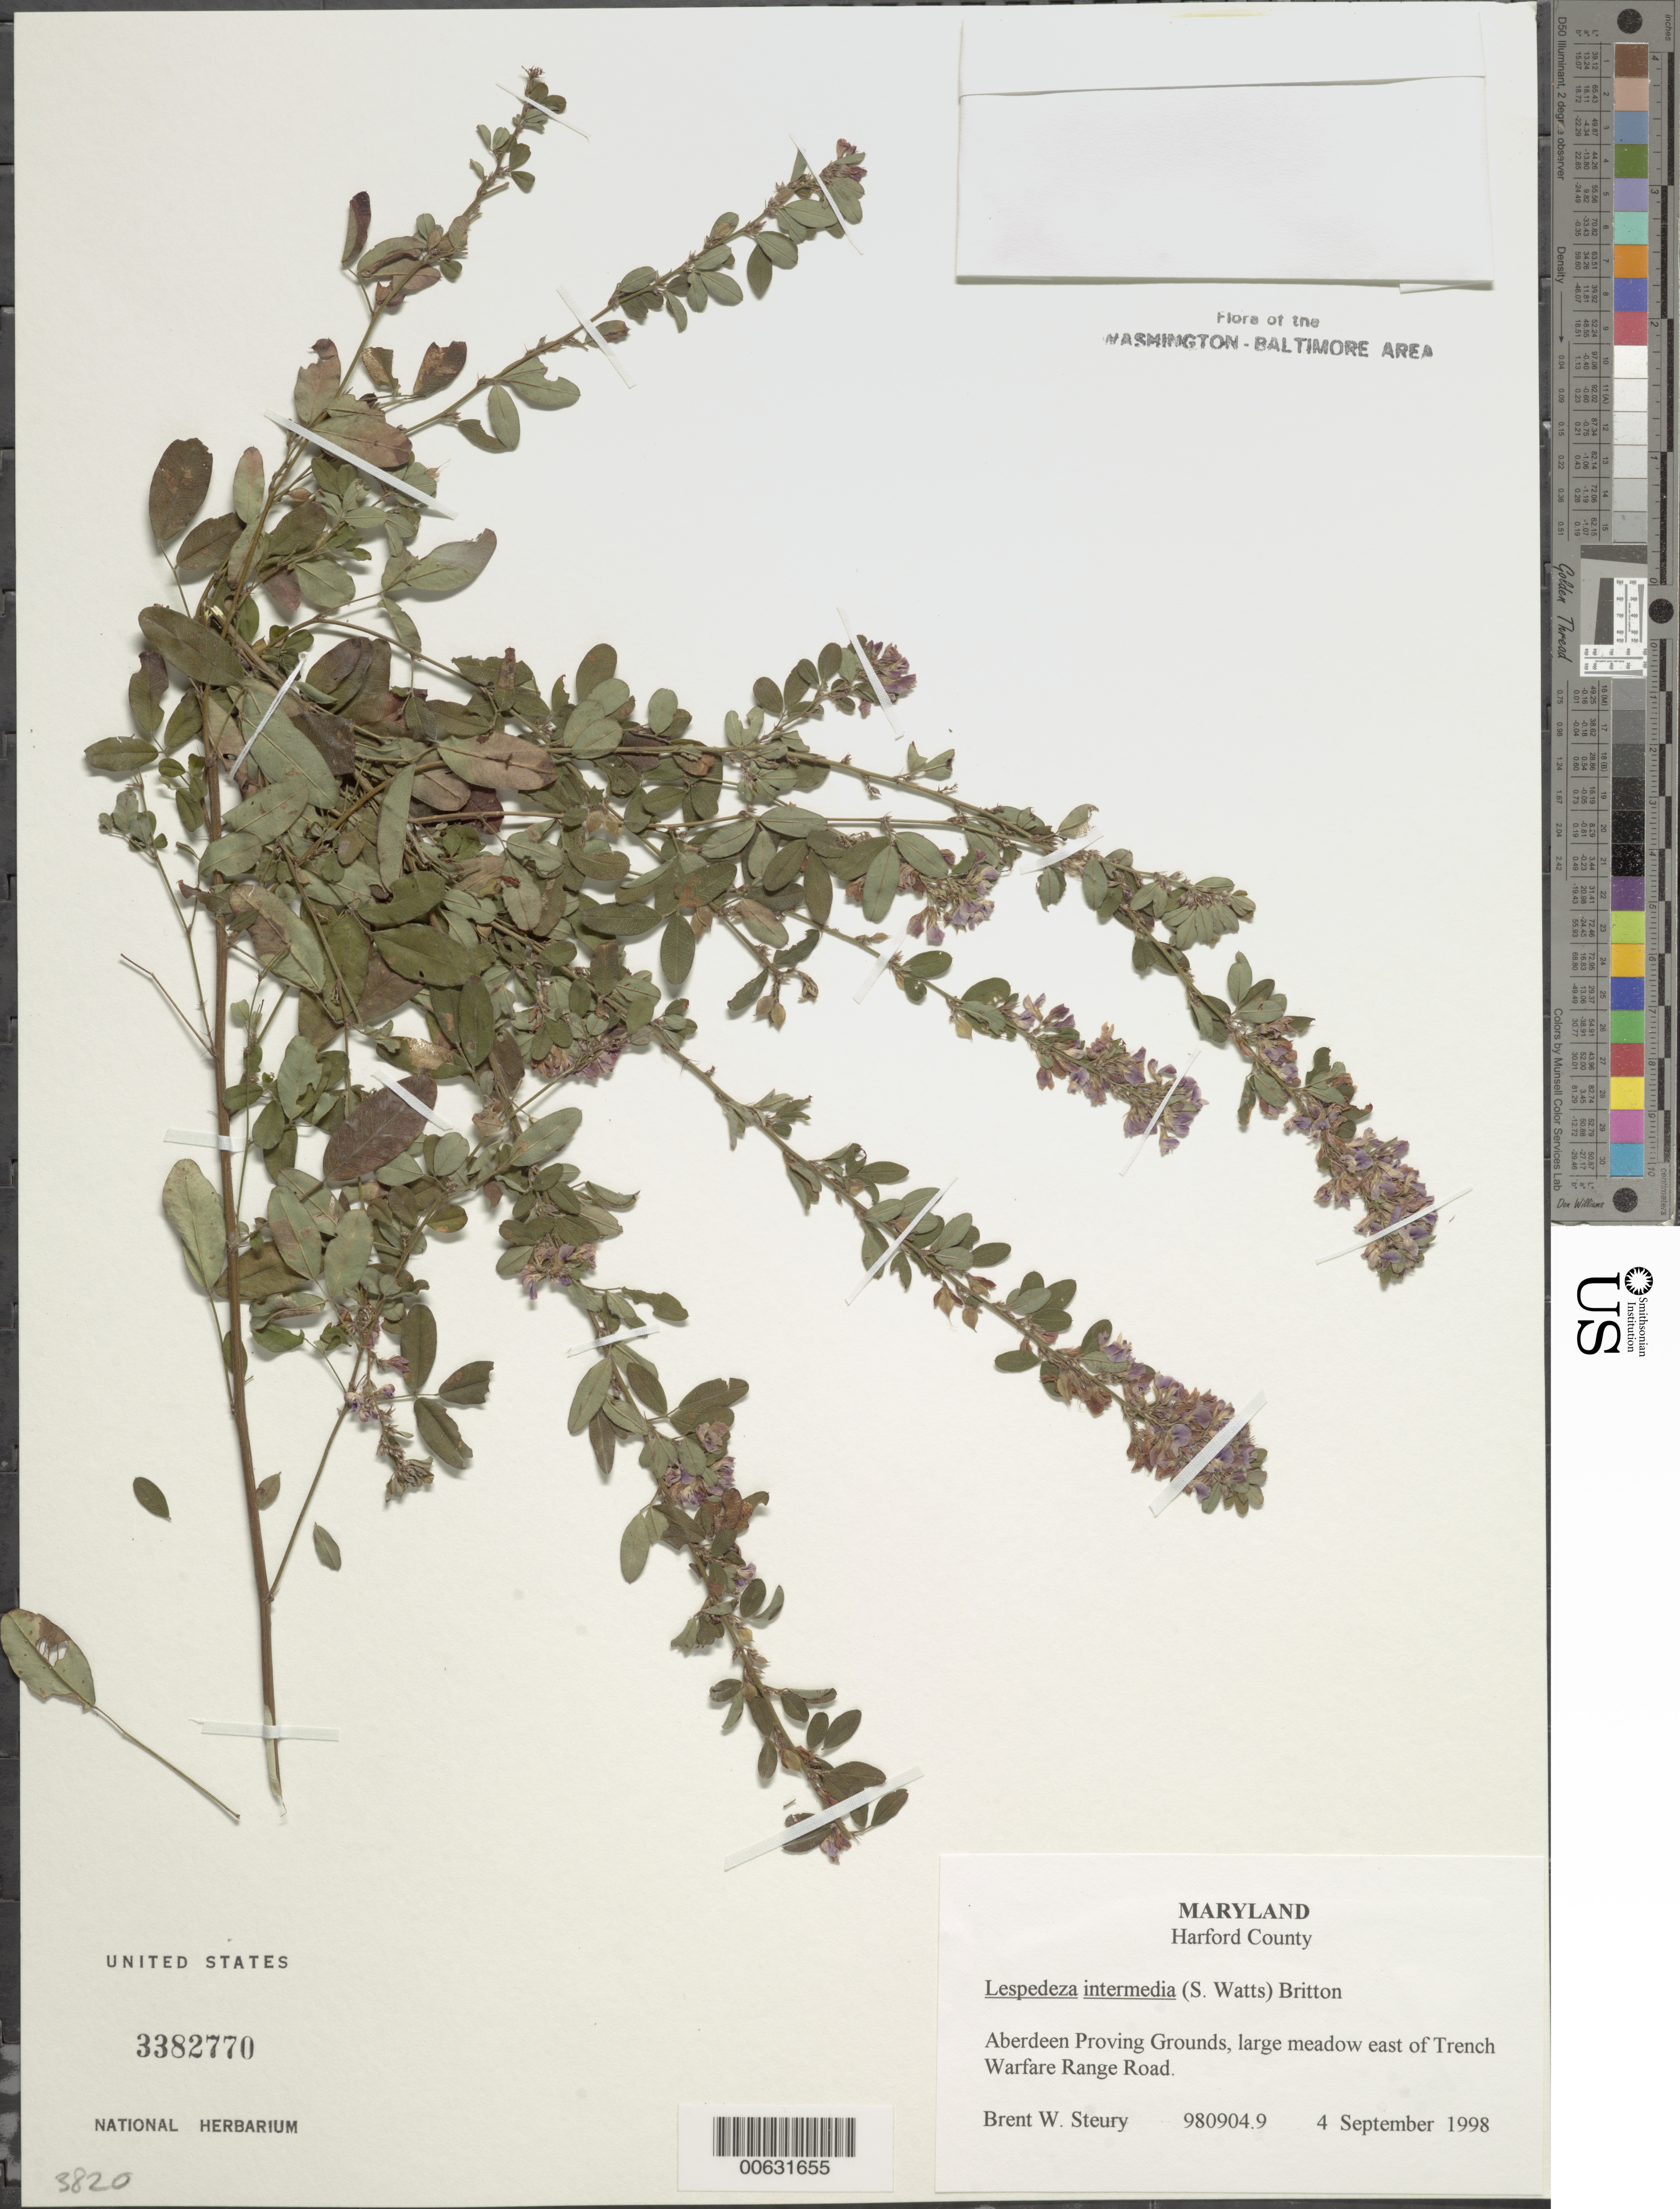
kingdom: Plantae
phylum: Tracheophyta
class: Magnoliopsida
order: Fabales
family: Fabaceae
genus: Lespedeza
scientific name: Lespedeza intermedia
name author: (S. Watson) Britton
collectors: B. Steury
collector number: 980904.9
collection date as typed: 04 Sep 1998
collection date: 1998-09-04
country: United States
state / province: Maryland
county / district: Harford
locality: Aberdeen Proving Ground, E of Trench Warfare Range Road.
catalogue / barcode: US 3382770